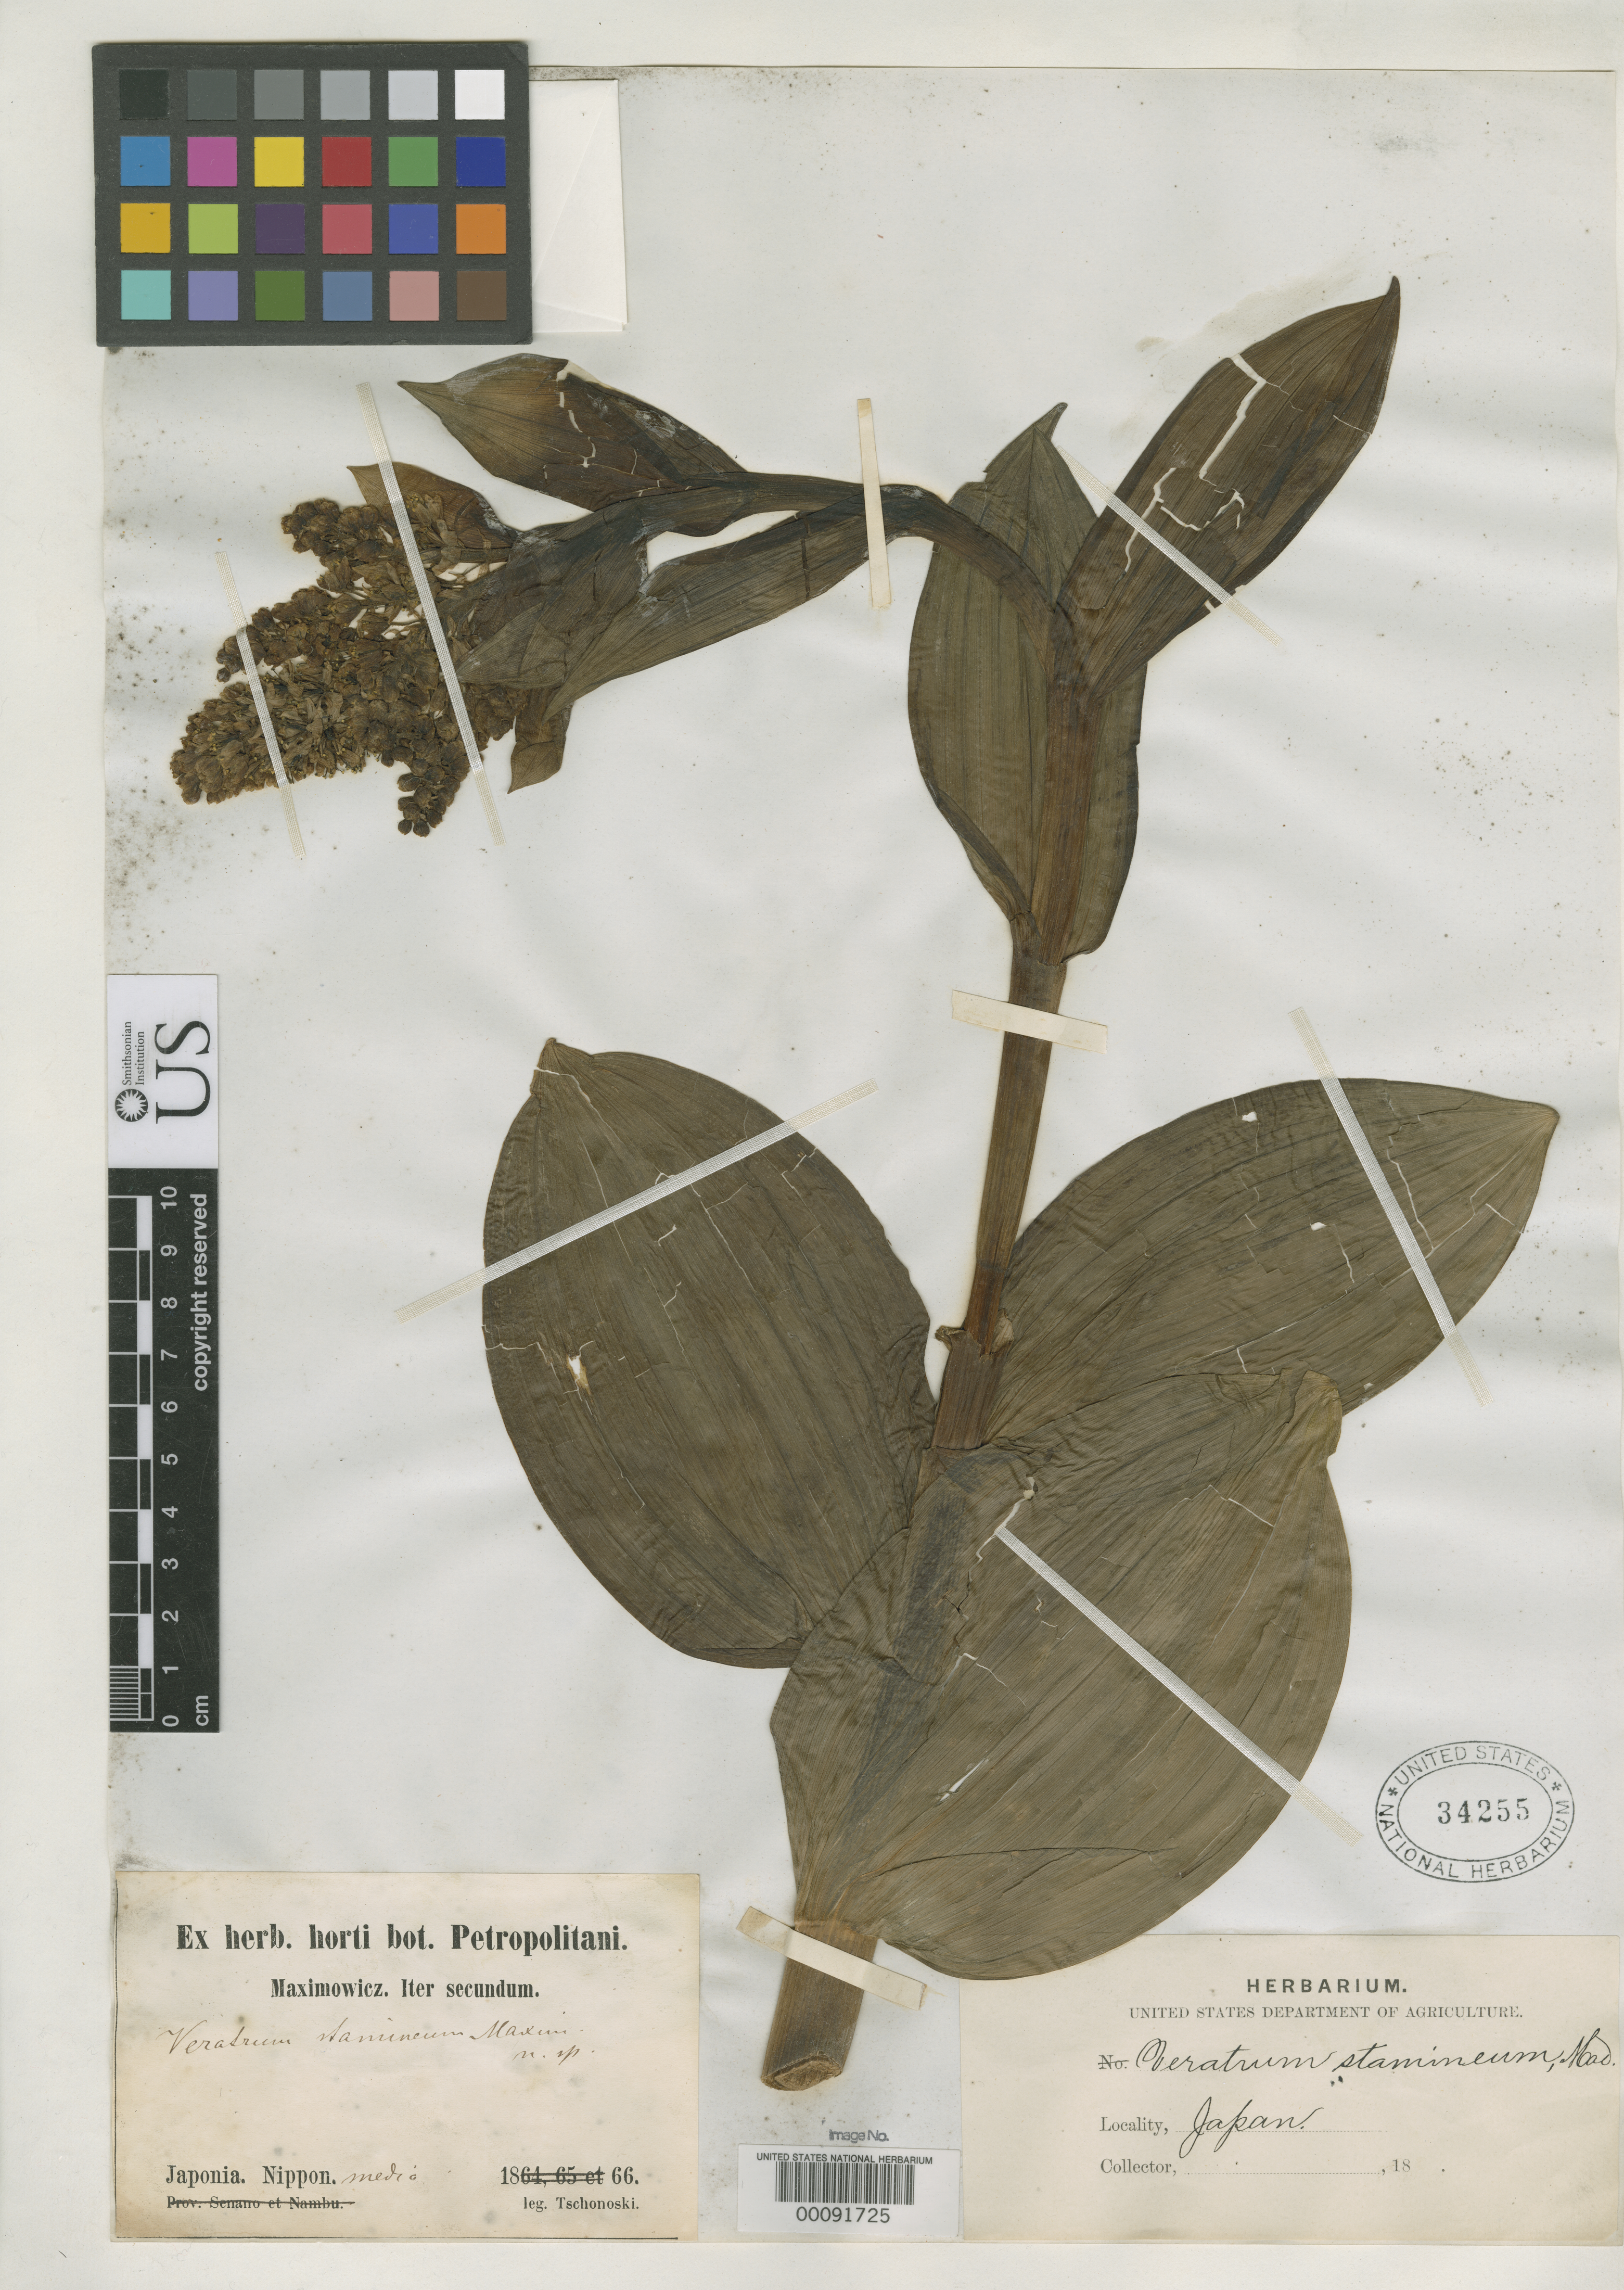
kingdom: Plantae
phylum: Tracheophyta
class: Liliopsida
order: Liliales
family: Melanthiaceae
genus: Veratrum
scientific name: Veratrum stamineum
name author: Maxim.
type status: Type Collection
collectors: S. Tschonoski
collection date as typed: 1866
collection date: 1866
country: Japan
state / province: Kanagawa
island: Honshu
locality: Hakone.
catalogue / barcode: US 34255